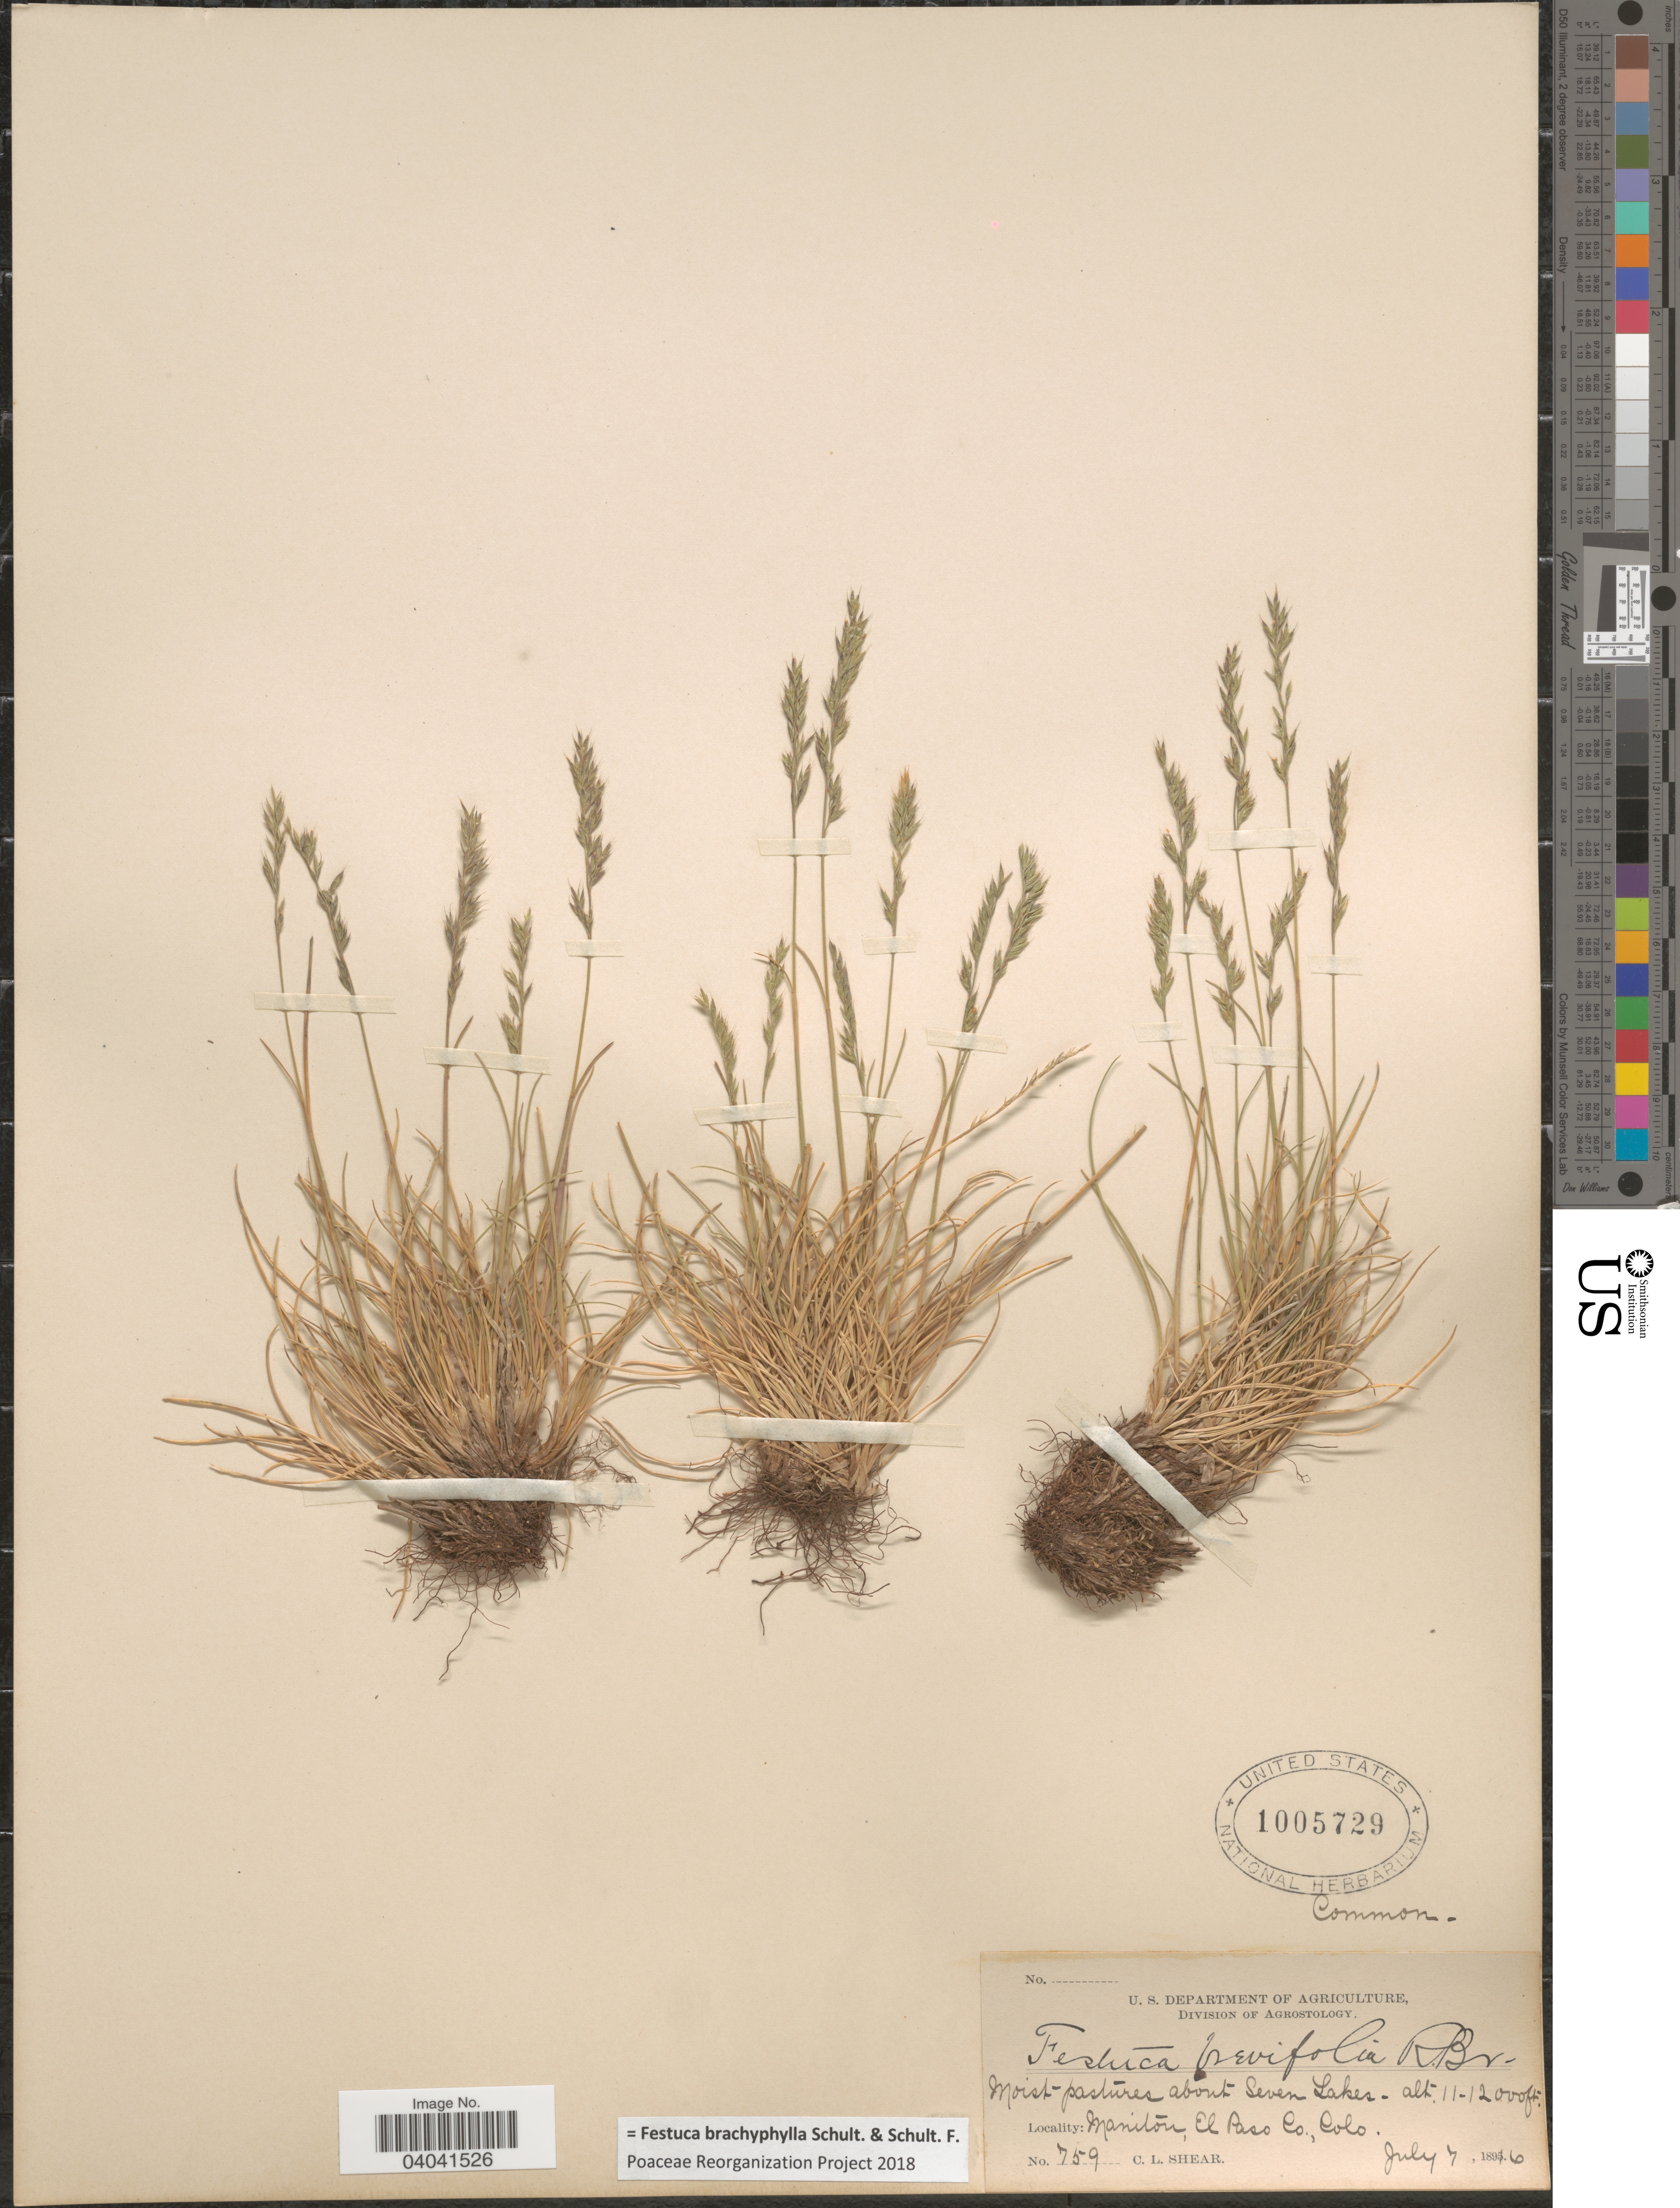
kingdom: Plantae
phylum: Tracheophyta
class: Liliopsida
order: Poales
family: Poaceae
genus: Festuca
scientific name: Festuca brachyphylla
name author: Schult. & Schult. f.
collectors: C. L. Shear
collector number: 759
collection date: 1896-07-07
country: United States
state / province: Colorado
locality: Moist pastures about Seven Lakes. Manitou, El Paso Co.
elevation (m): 3353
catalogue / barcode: US 1005729